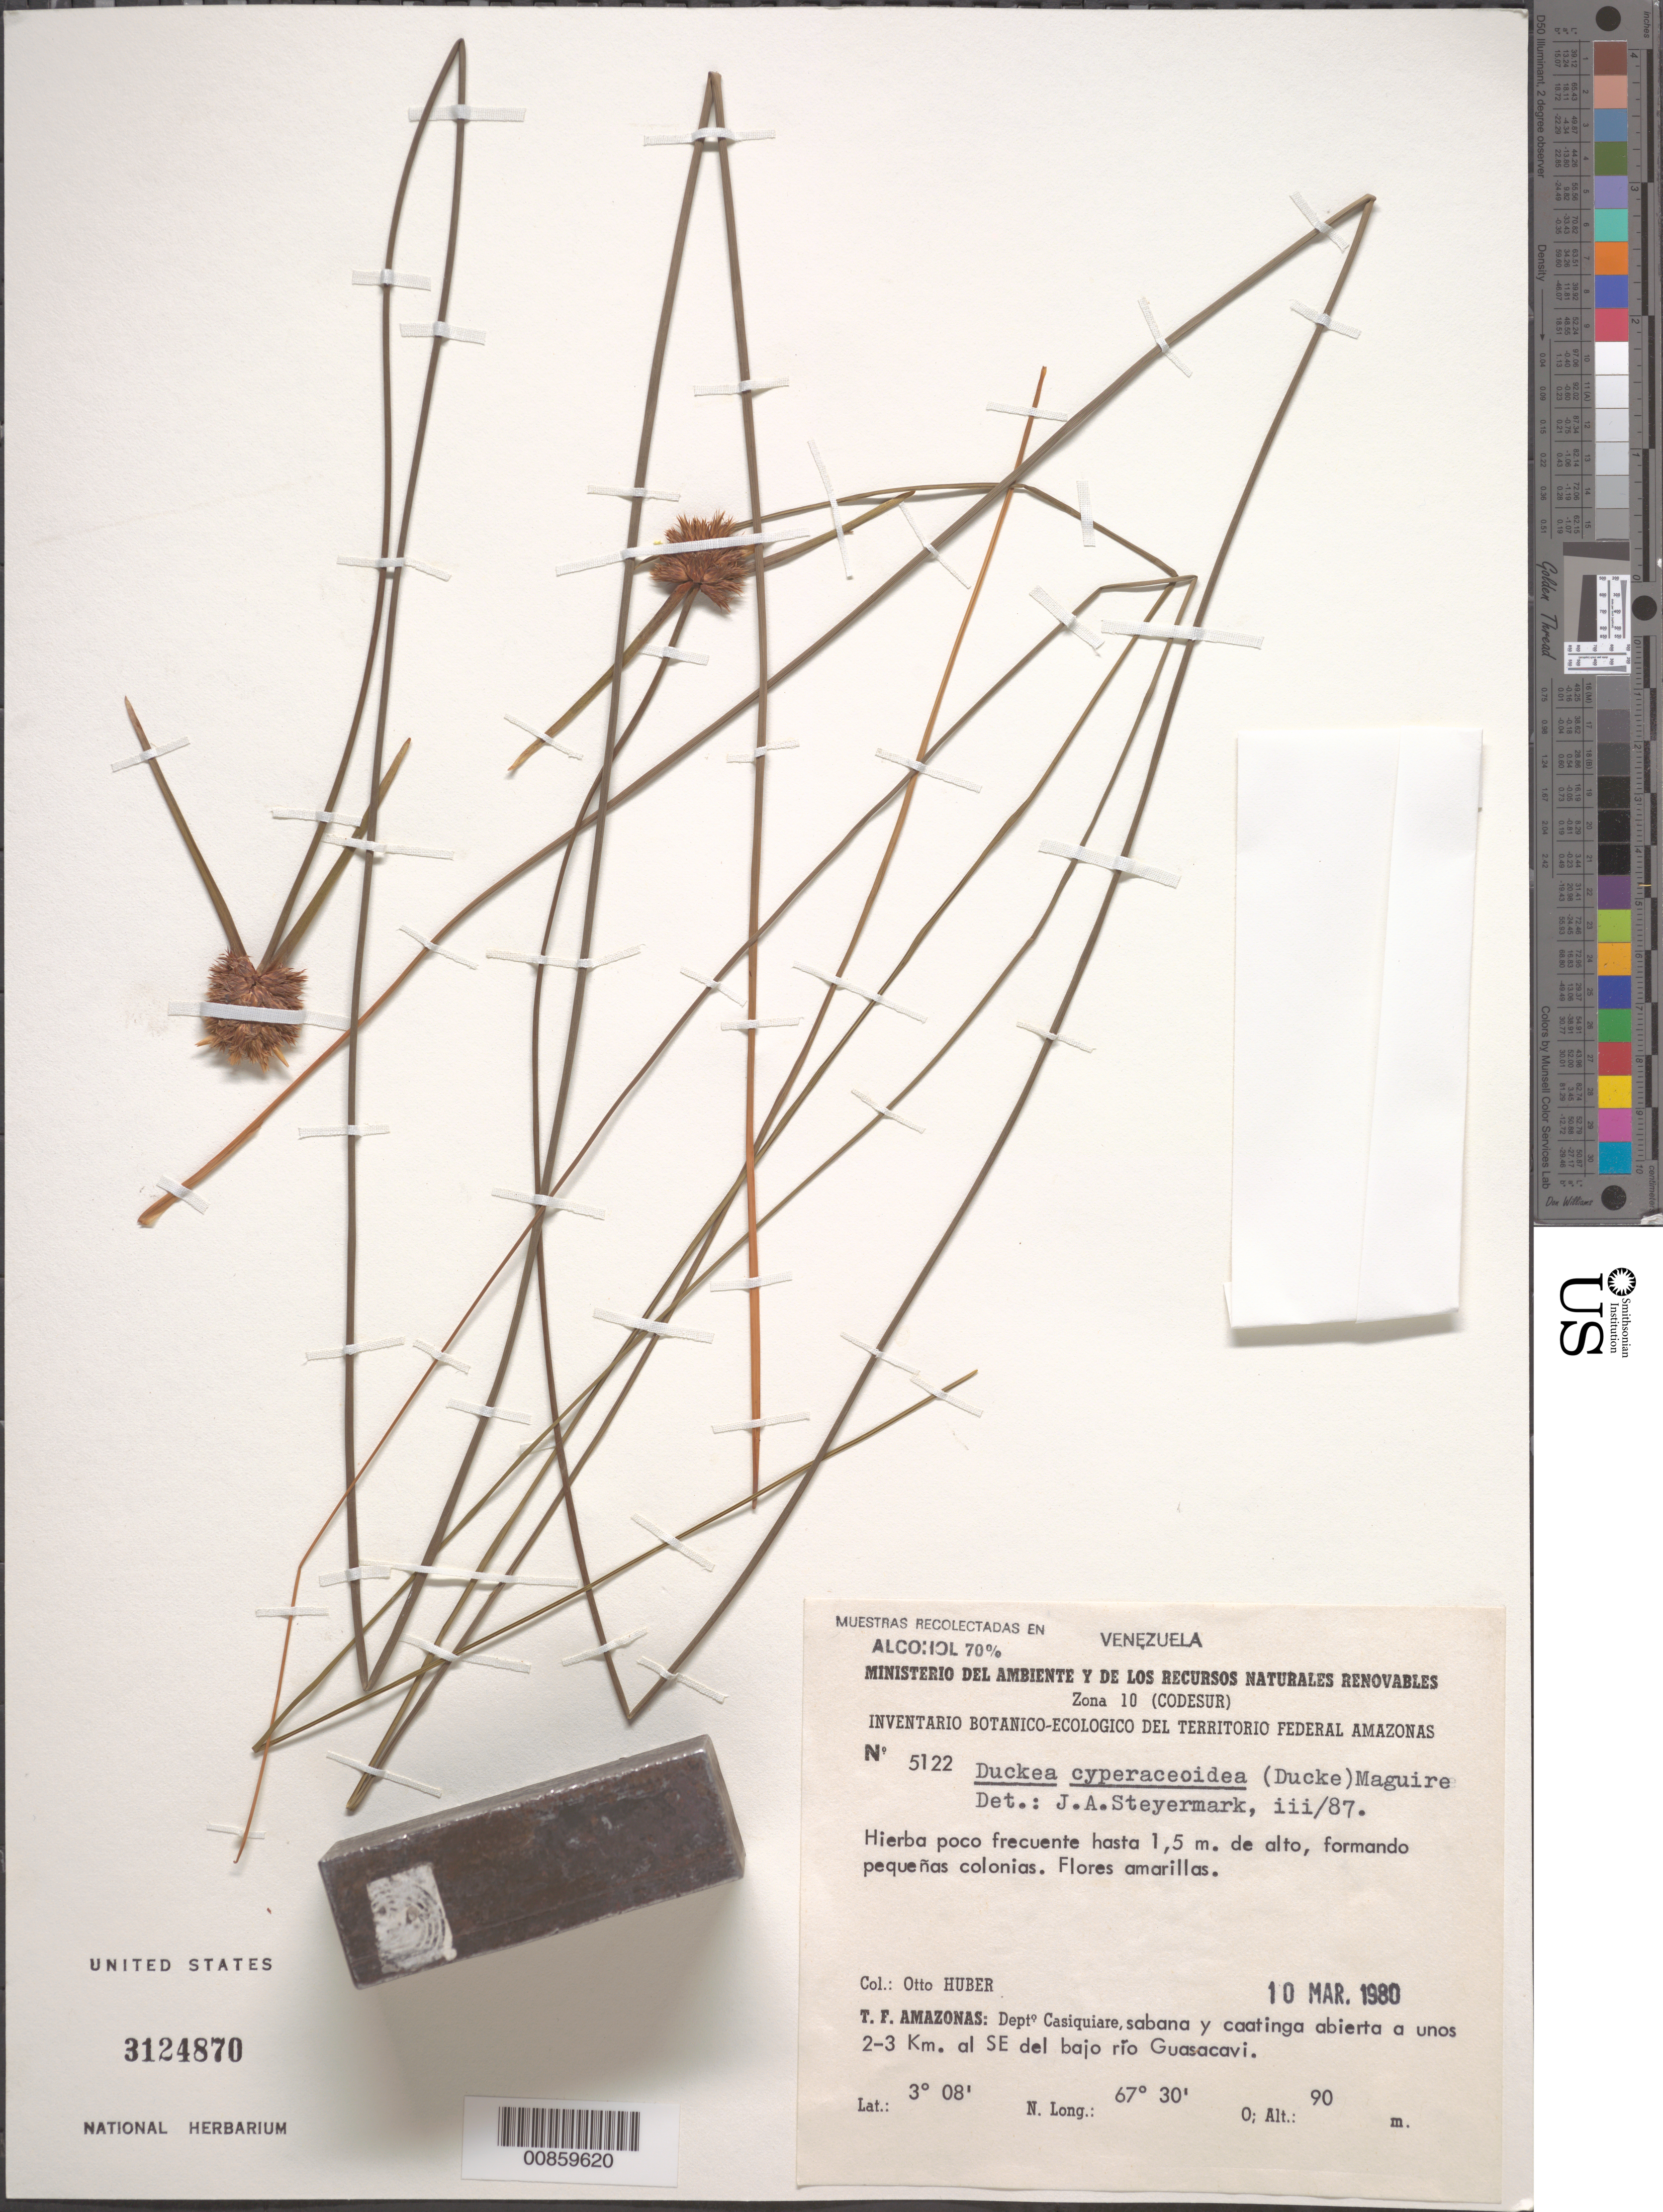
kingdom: Plantae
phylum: Tracheophyta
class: Liliopsida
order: Poales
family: Rapateaceae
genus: Duckea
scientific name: Duckea cyperaceoidea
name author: (Ducke) Maguire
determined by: Steyermark, Julian A., (VEN)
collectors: O. Huber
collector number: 5122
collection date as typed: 10-Mar-80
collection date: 1980-03-10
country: Venezuela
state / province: Amazonas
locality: Río Guasacavi, 2-3 km al SE del bajo rio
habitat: Sabana y caatinga abierta.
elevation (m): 90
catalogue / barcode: US 3124870